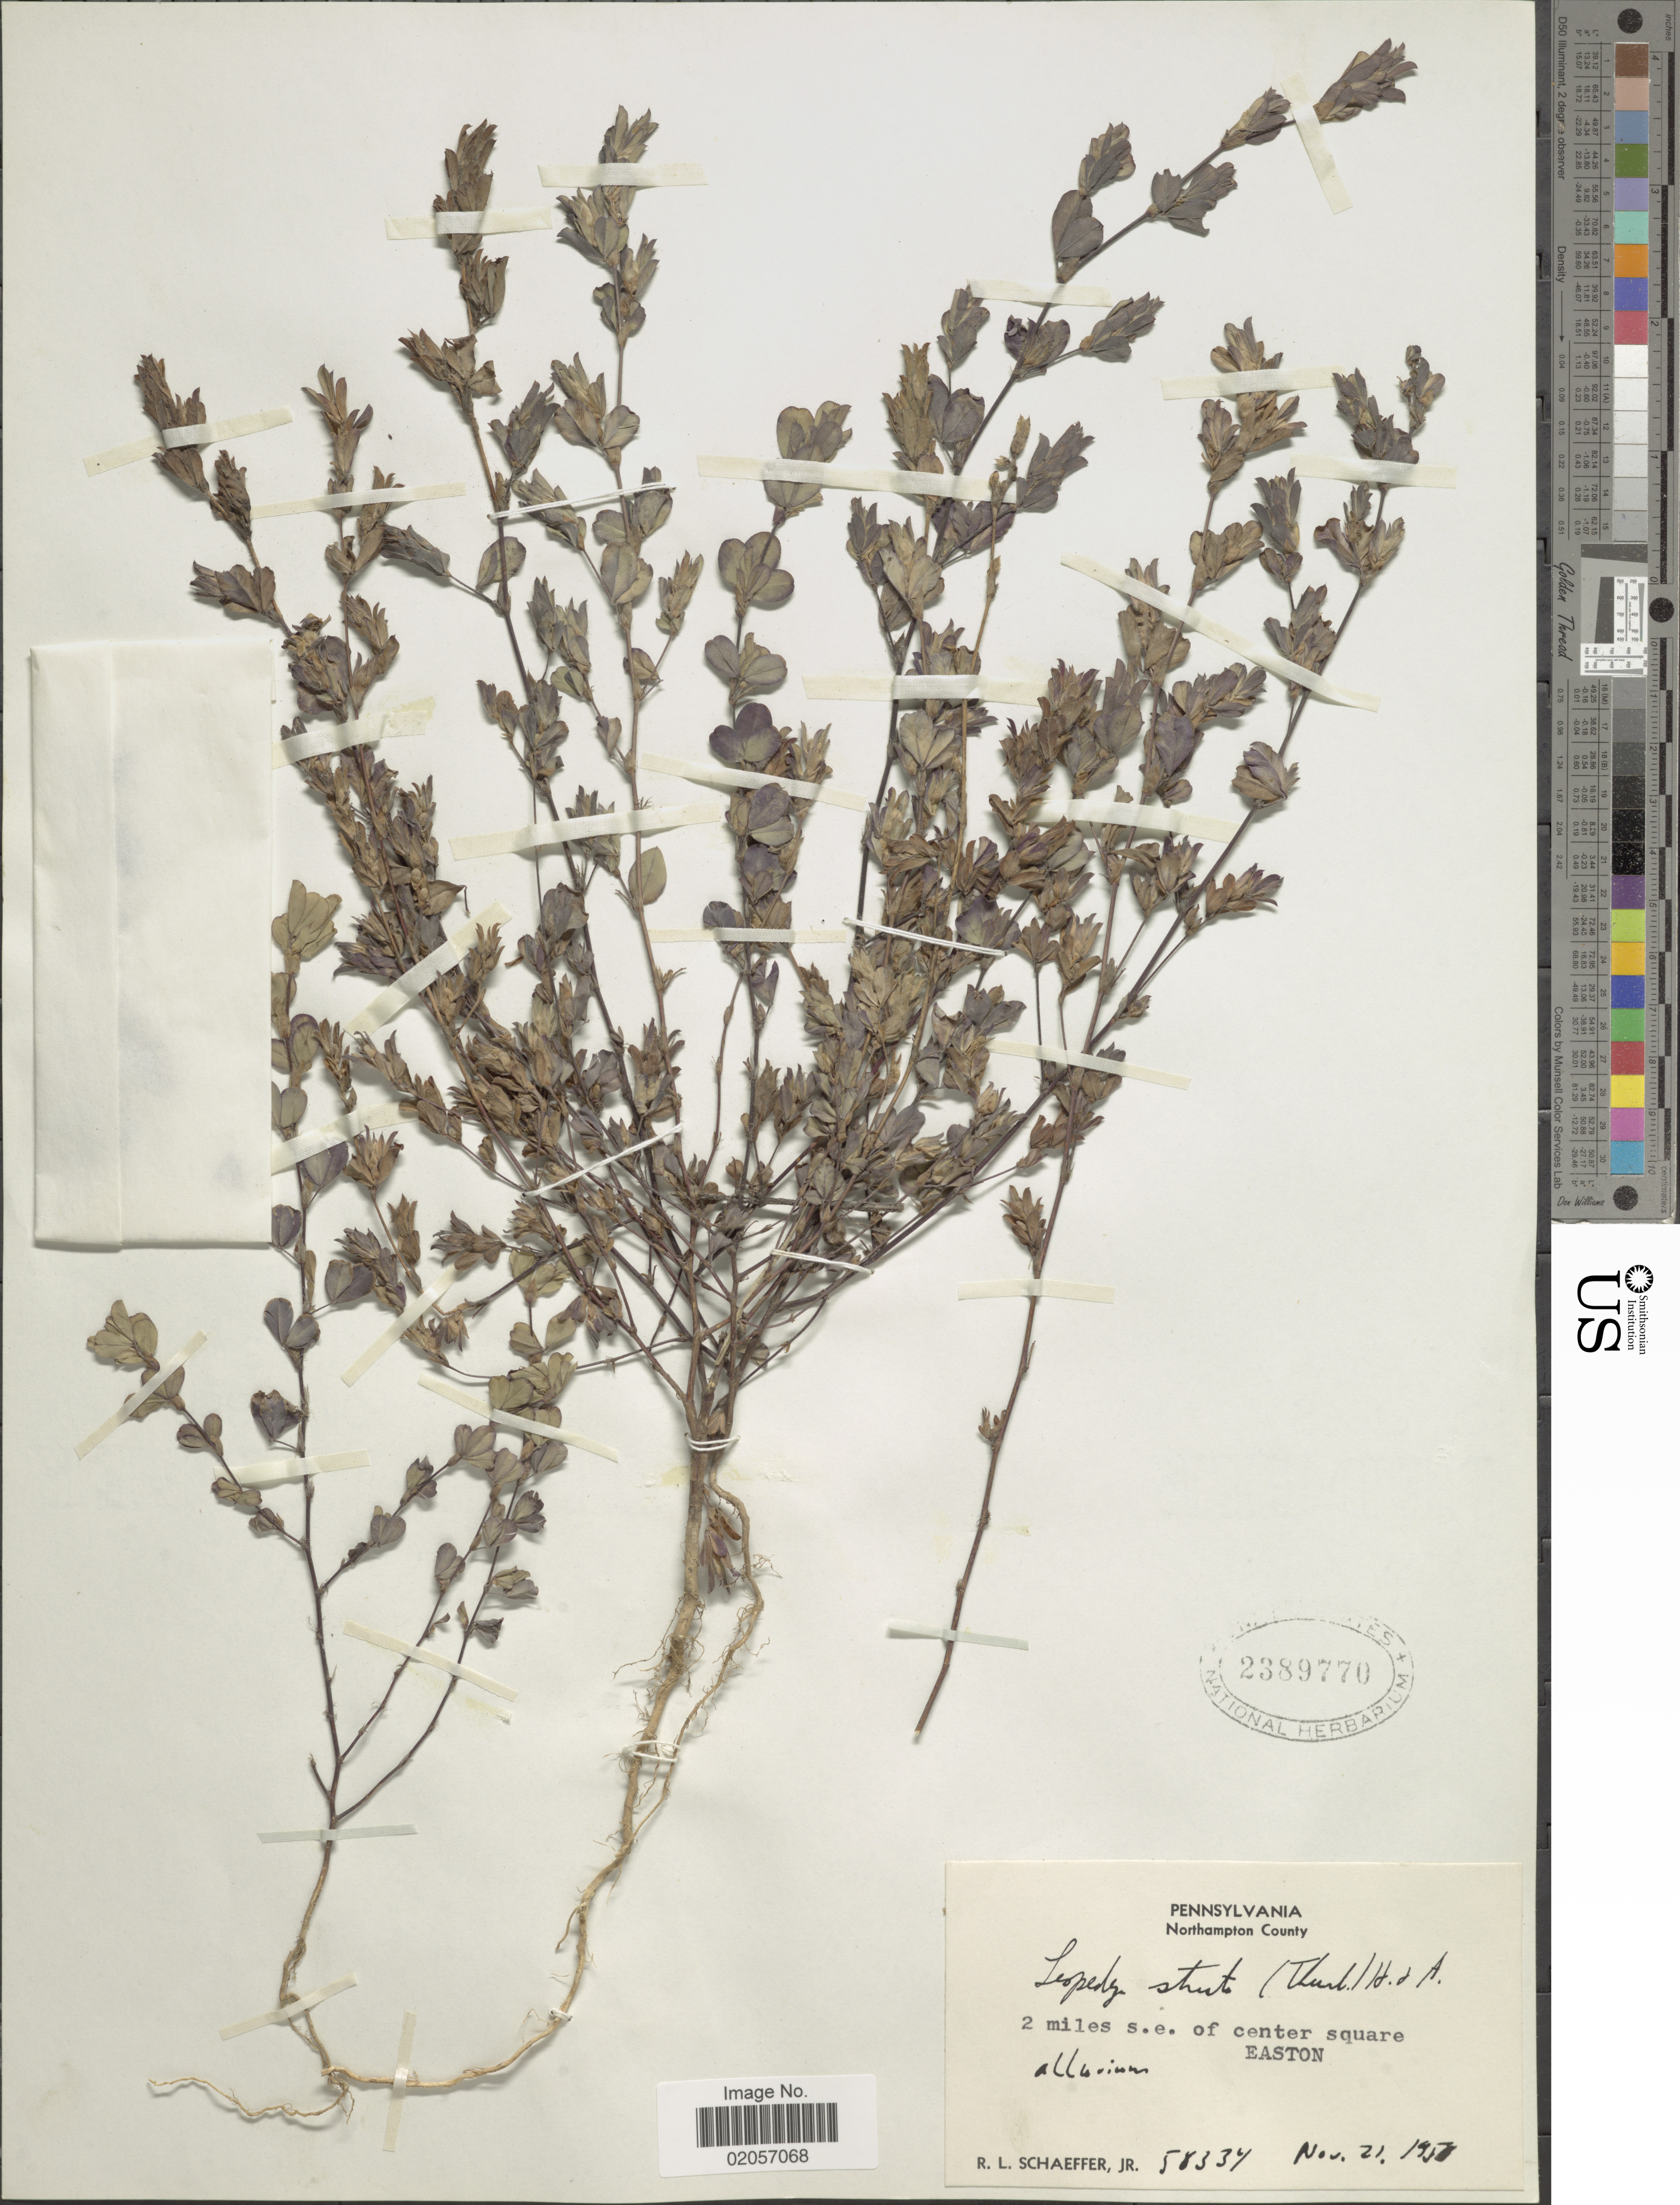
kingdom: Plantae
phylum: Tracheophyta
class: Magnoliopsida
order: Fabales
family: Fabaceae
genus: Kummerowia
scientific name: Kummerowia stipulacea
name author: (Maxim.) Makino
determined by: Strong, M. T., (US), Smithsonian Institution - National Museum of Natural History (UNITED STATES)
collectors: R. Schaeffer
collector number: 58334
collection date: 1957-11-21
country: United States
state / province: Pennsylvania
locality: Northampton County, 2 miles s. e. of center square, Easton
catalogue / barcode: US 2389770